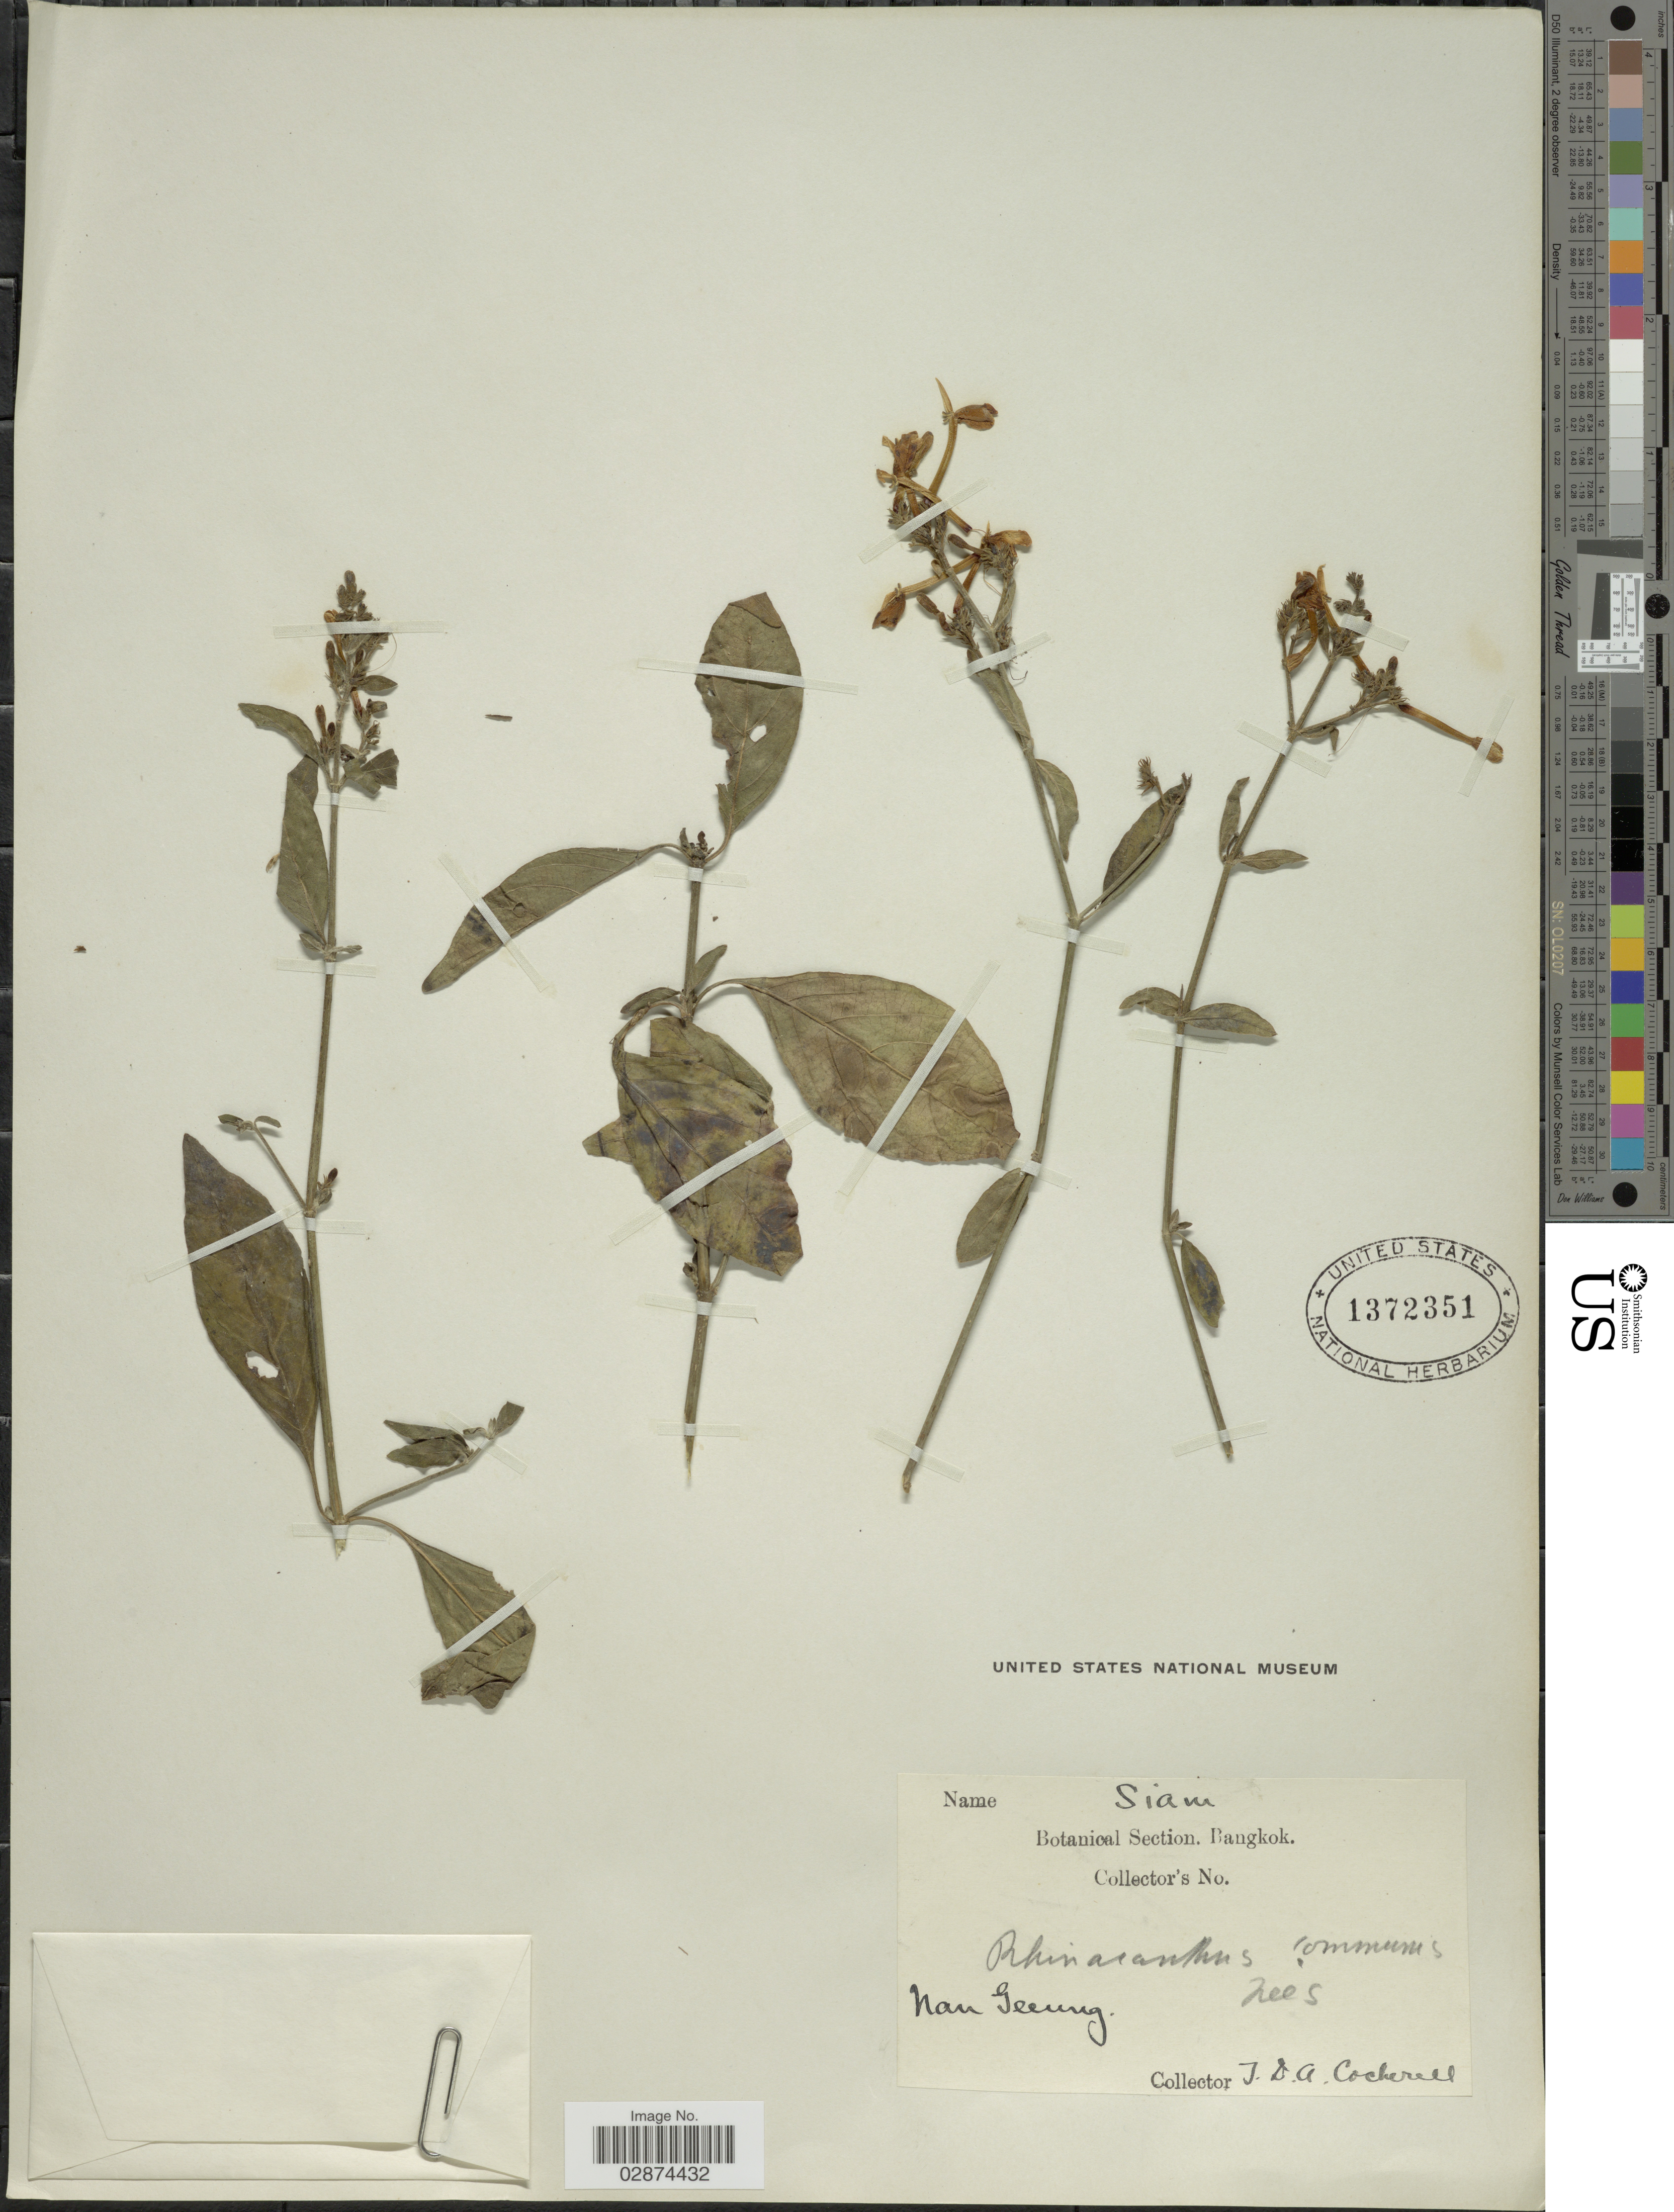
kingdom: Plantae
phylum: Tracheophyta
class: Magnoliopsida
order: Lamiales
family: Acanthaceae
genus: Rhinacanthus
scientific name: Rhinacanthus communis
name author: Nees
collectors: J. Cockerell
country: Thailand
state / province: Bangkok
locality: Siam. Nan Geeung. [interpreted]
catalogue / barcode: US 1372351